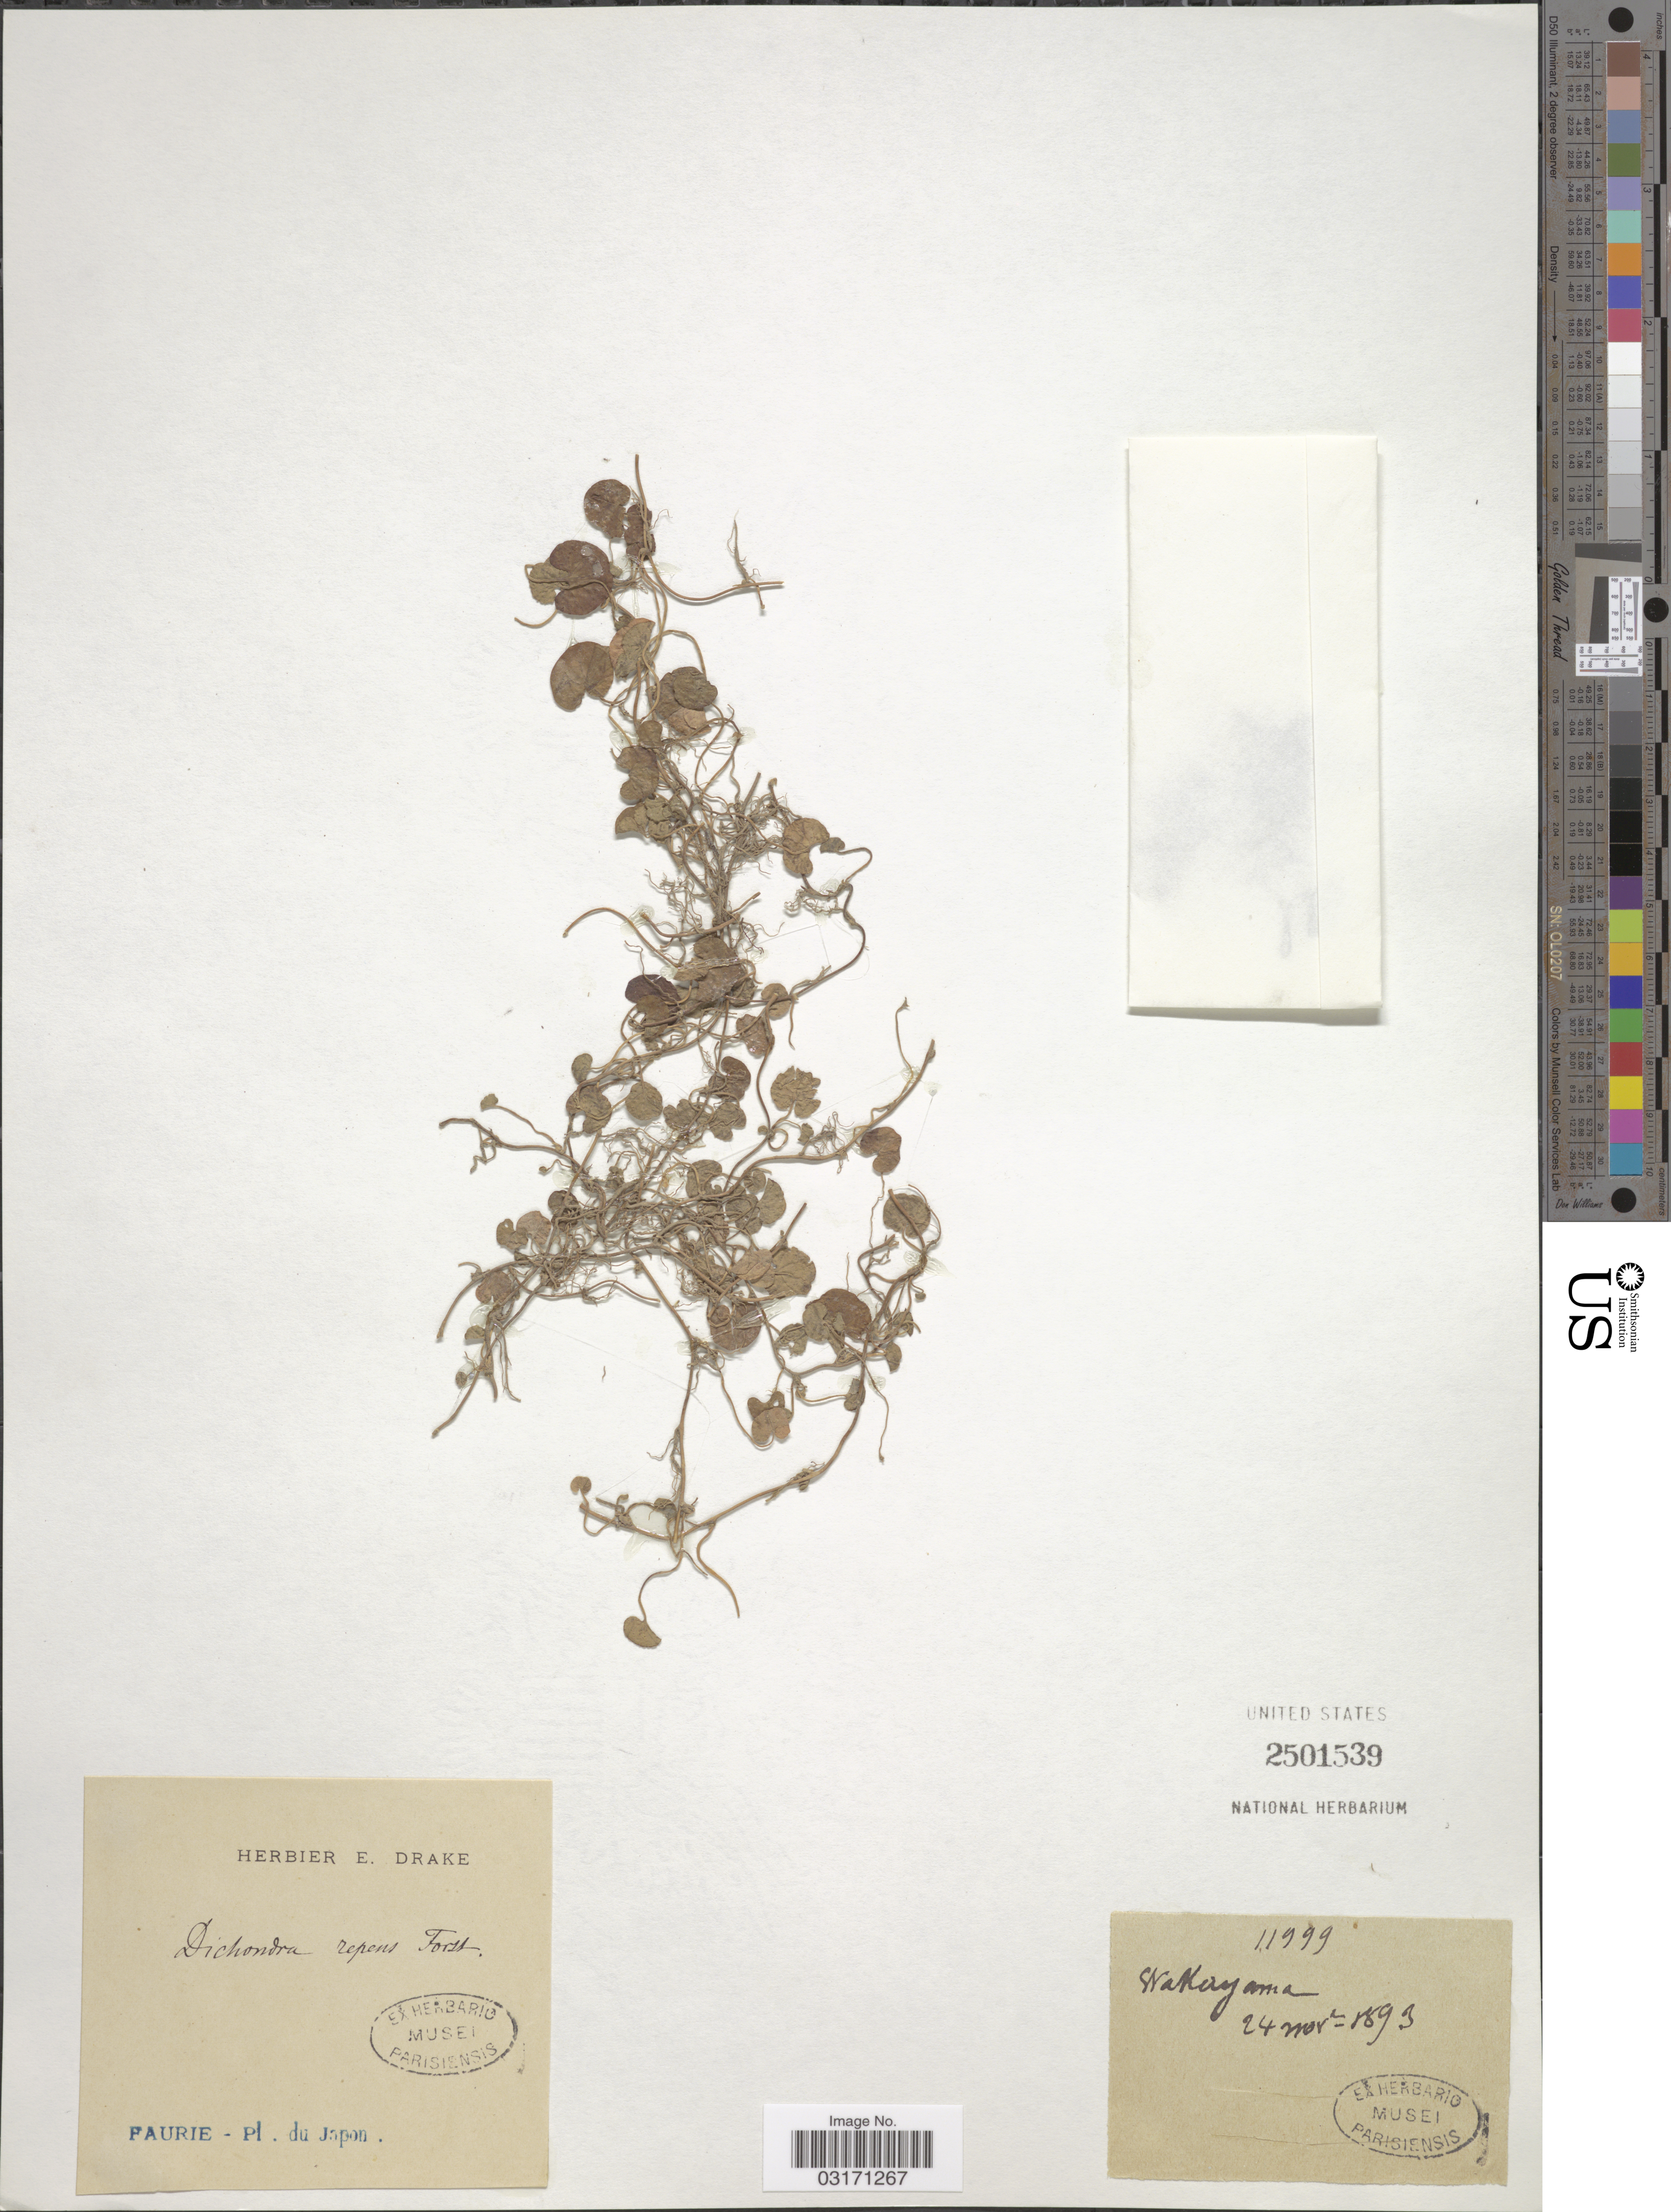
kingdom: Plantae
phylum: Tracheophyta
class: Magnoliopsida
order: Solanales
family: Convolvulaceae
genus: Dichondra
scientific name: Dichondra repens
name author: J.R. Forst. & G. Forst.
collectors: -. Faurie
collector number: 11999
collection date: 1893-11-24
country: Japan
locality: Wakayama.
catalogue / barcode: US 2501539